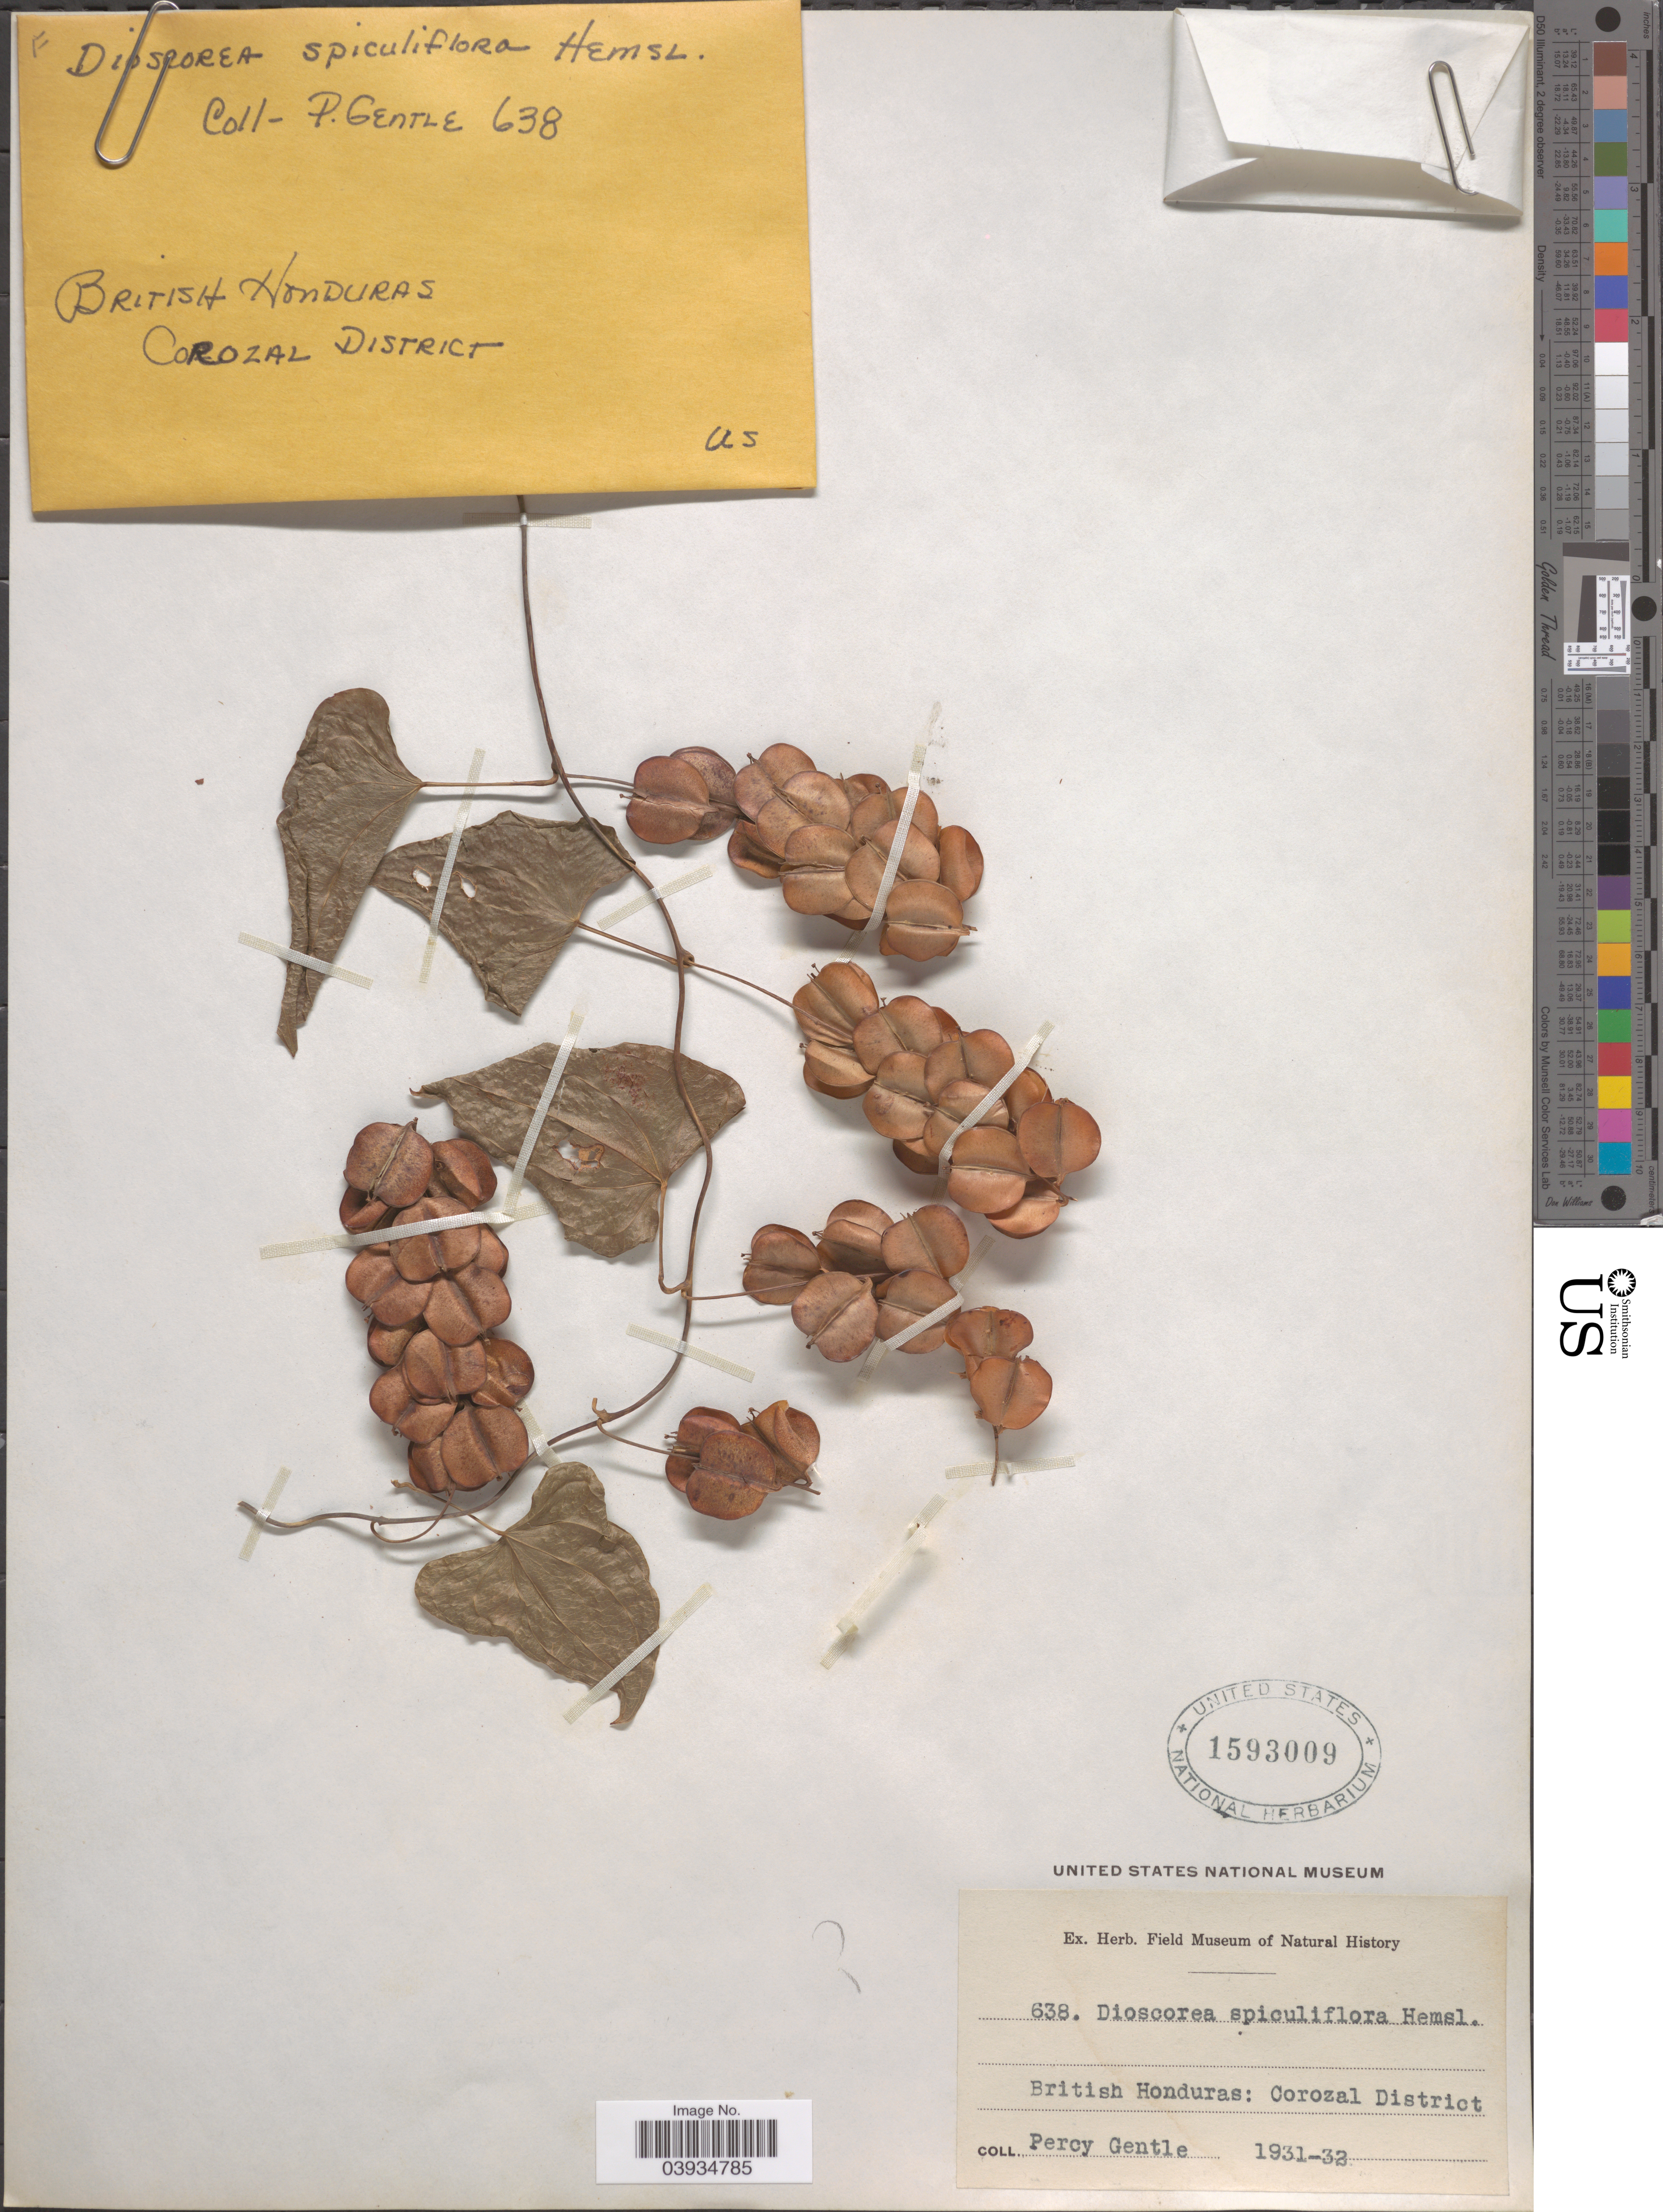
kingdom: Plantae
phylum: Tracheophyta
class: Liliopsida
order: Dioscoreales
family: Dioscoreaceae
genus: Dioscorea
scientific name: Dioscorea spiculiflora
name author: Hemsl.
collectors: P. H. Gentle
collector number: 638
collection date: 1931/1932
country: Belize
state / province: Corozal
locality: British Honduras: Corozal District.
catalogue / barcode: US 1593009